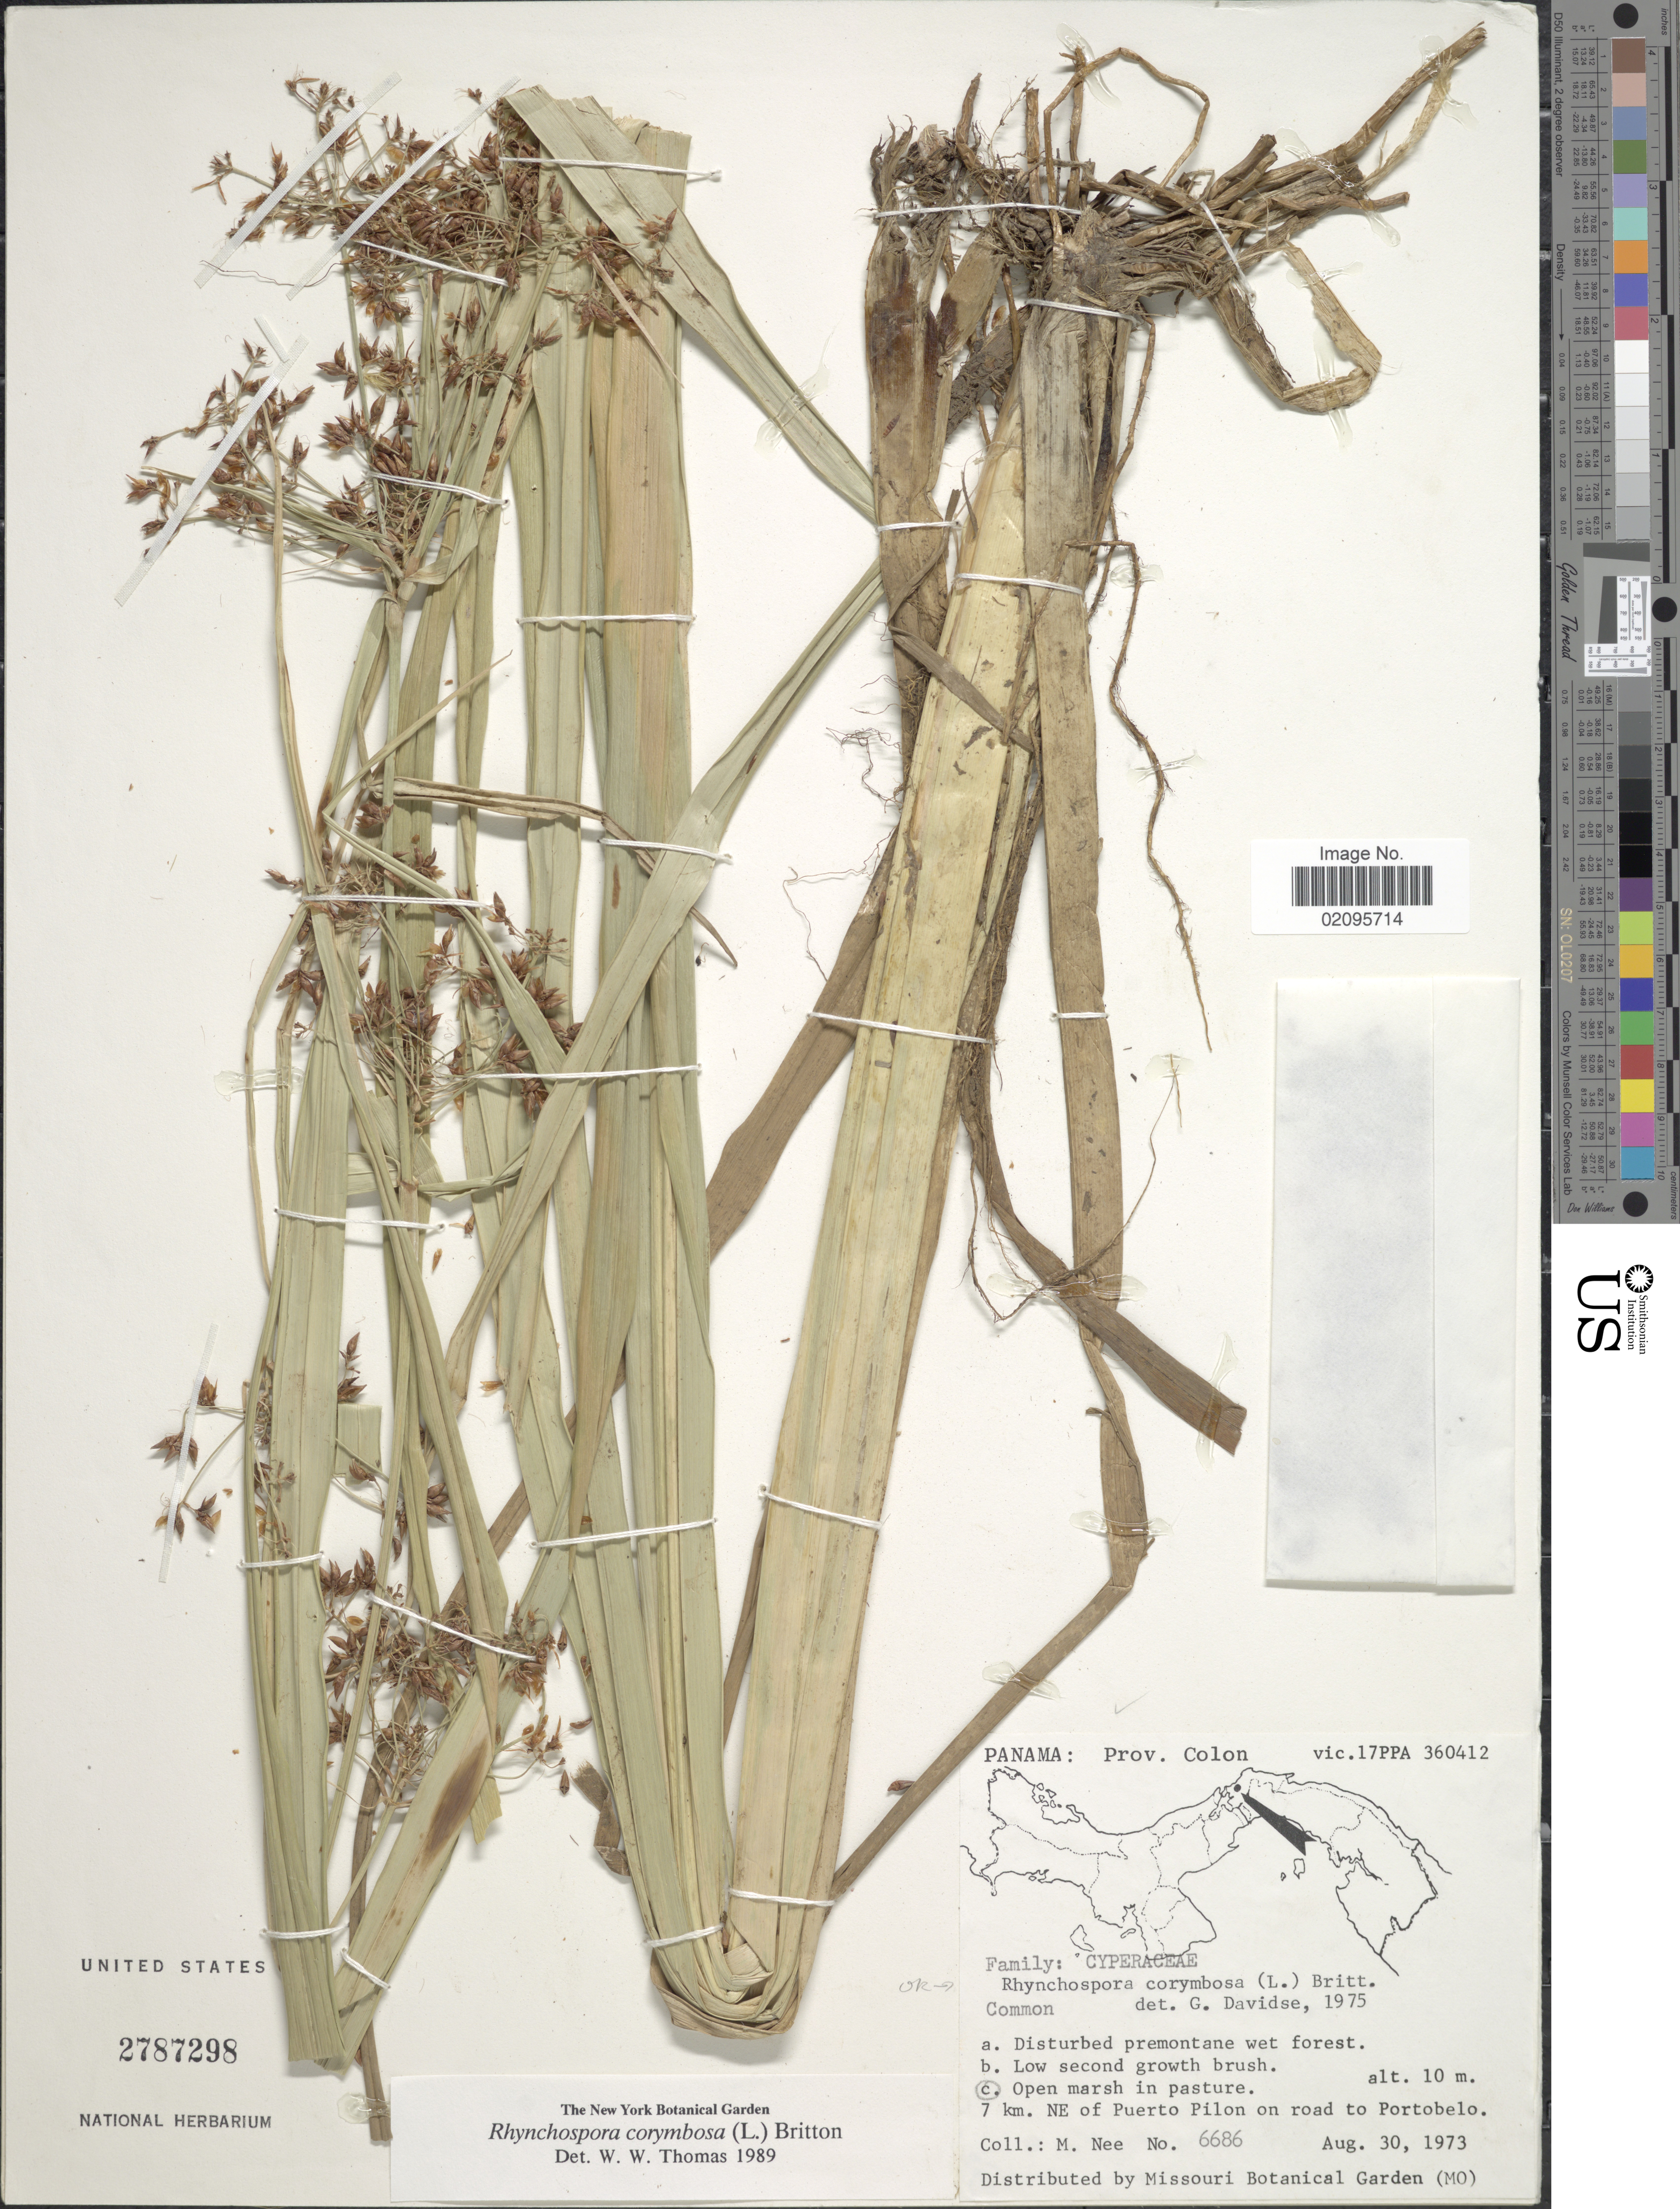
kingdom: Plantae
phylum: Tracheophyta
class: Liliopsida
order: Poales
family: Cyperaceae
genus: Rhynchospora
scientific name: Rhynchospora corymbosa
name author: (L.) Britton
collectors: M. Nee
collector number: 6686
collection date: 1973-08-30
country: Panama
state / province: Colón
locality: Open marsh in pasture, 7 km. NE of Puerto Pilon on road to Portobello.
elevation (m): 10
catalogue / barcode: US 2787298